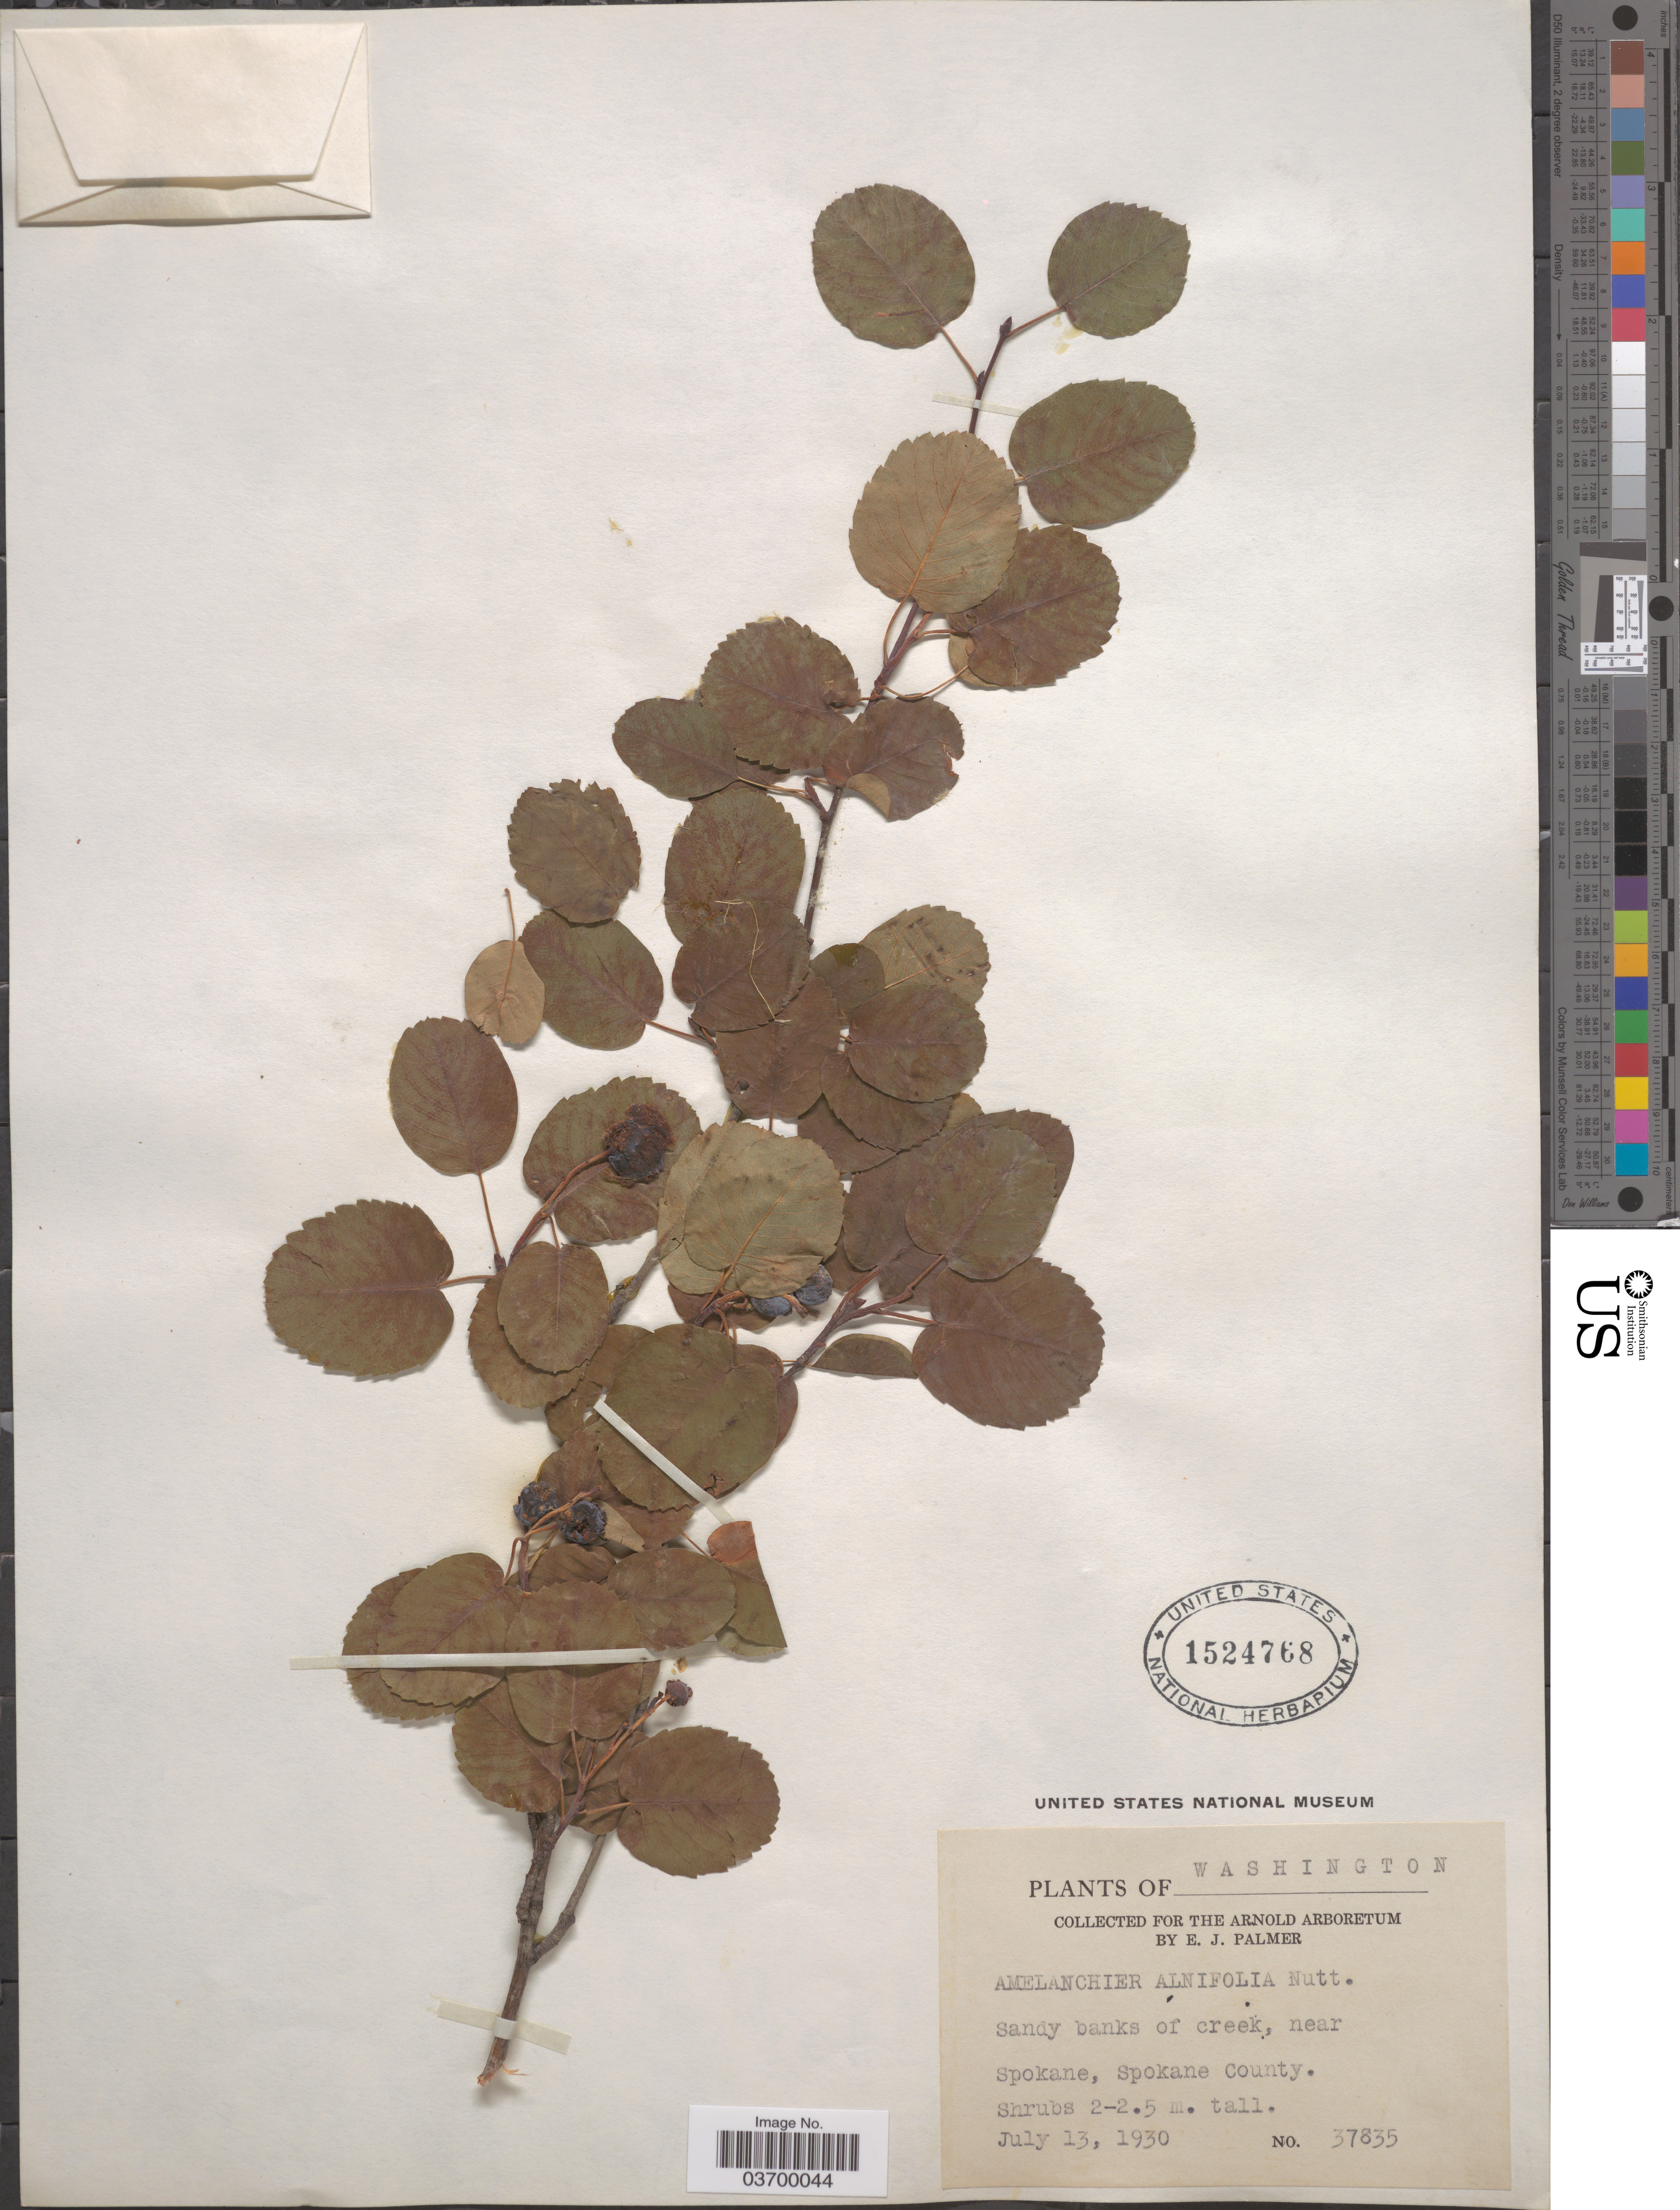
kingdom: Plantae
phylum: Tracheophyta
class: Magnoliopsida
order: Rosales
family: Rosaceae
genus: Amelanchier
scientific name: Amelanchier alnifolia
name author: (Nutt.) Nutt. ex M. Roem.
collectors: E. J. Palmer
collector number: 37835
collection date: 1930-07-13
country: United States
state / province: Washington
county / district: Spokane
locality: Sandy banks of creek, near Spokane, Spokane County.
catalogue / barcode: US 1524768